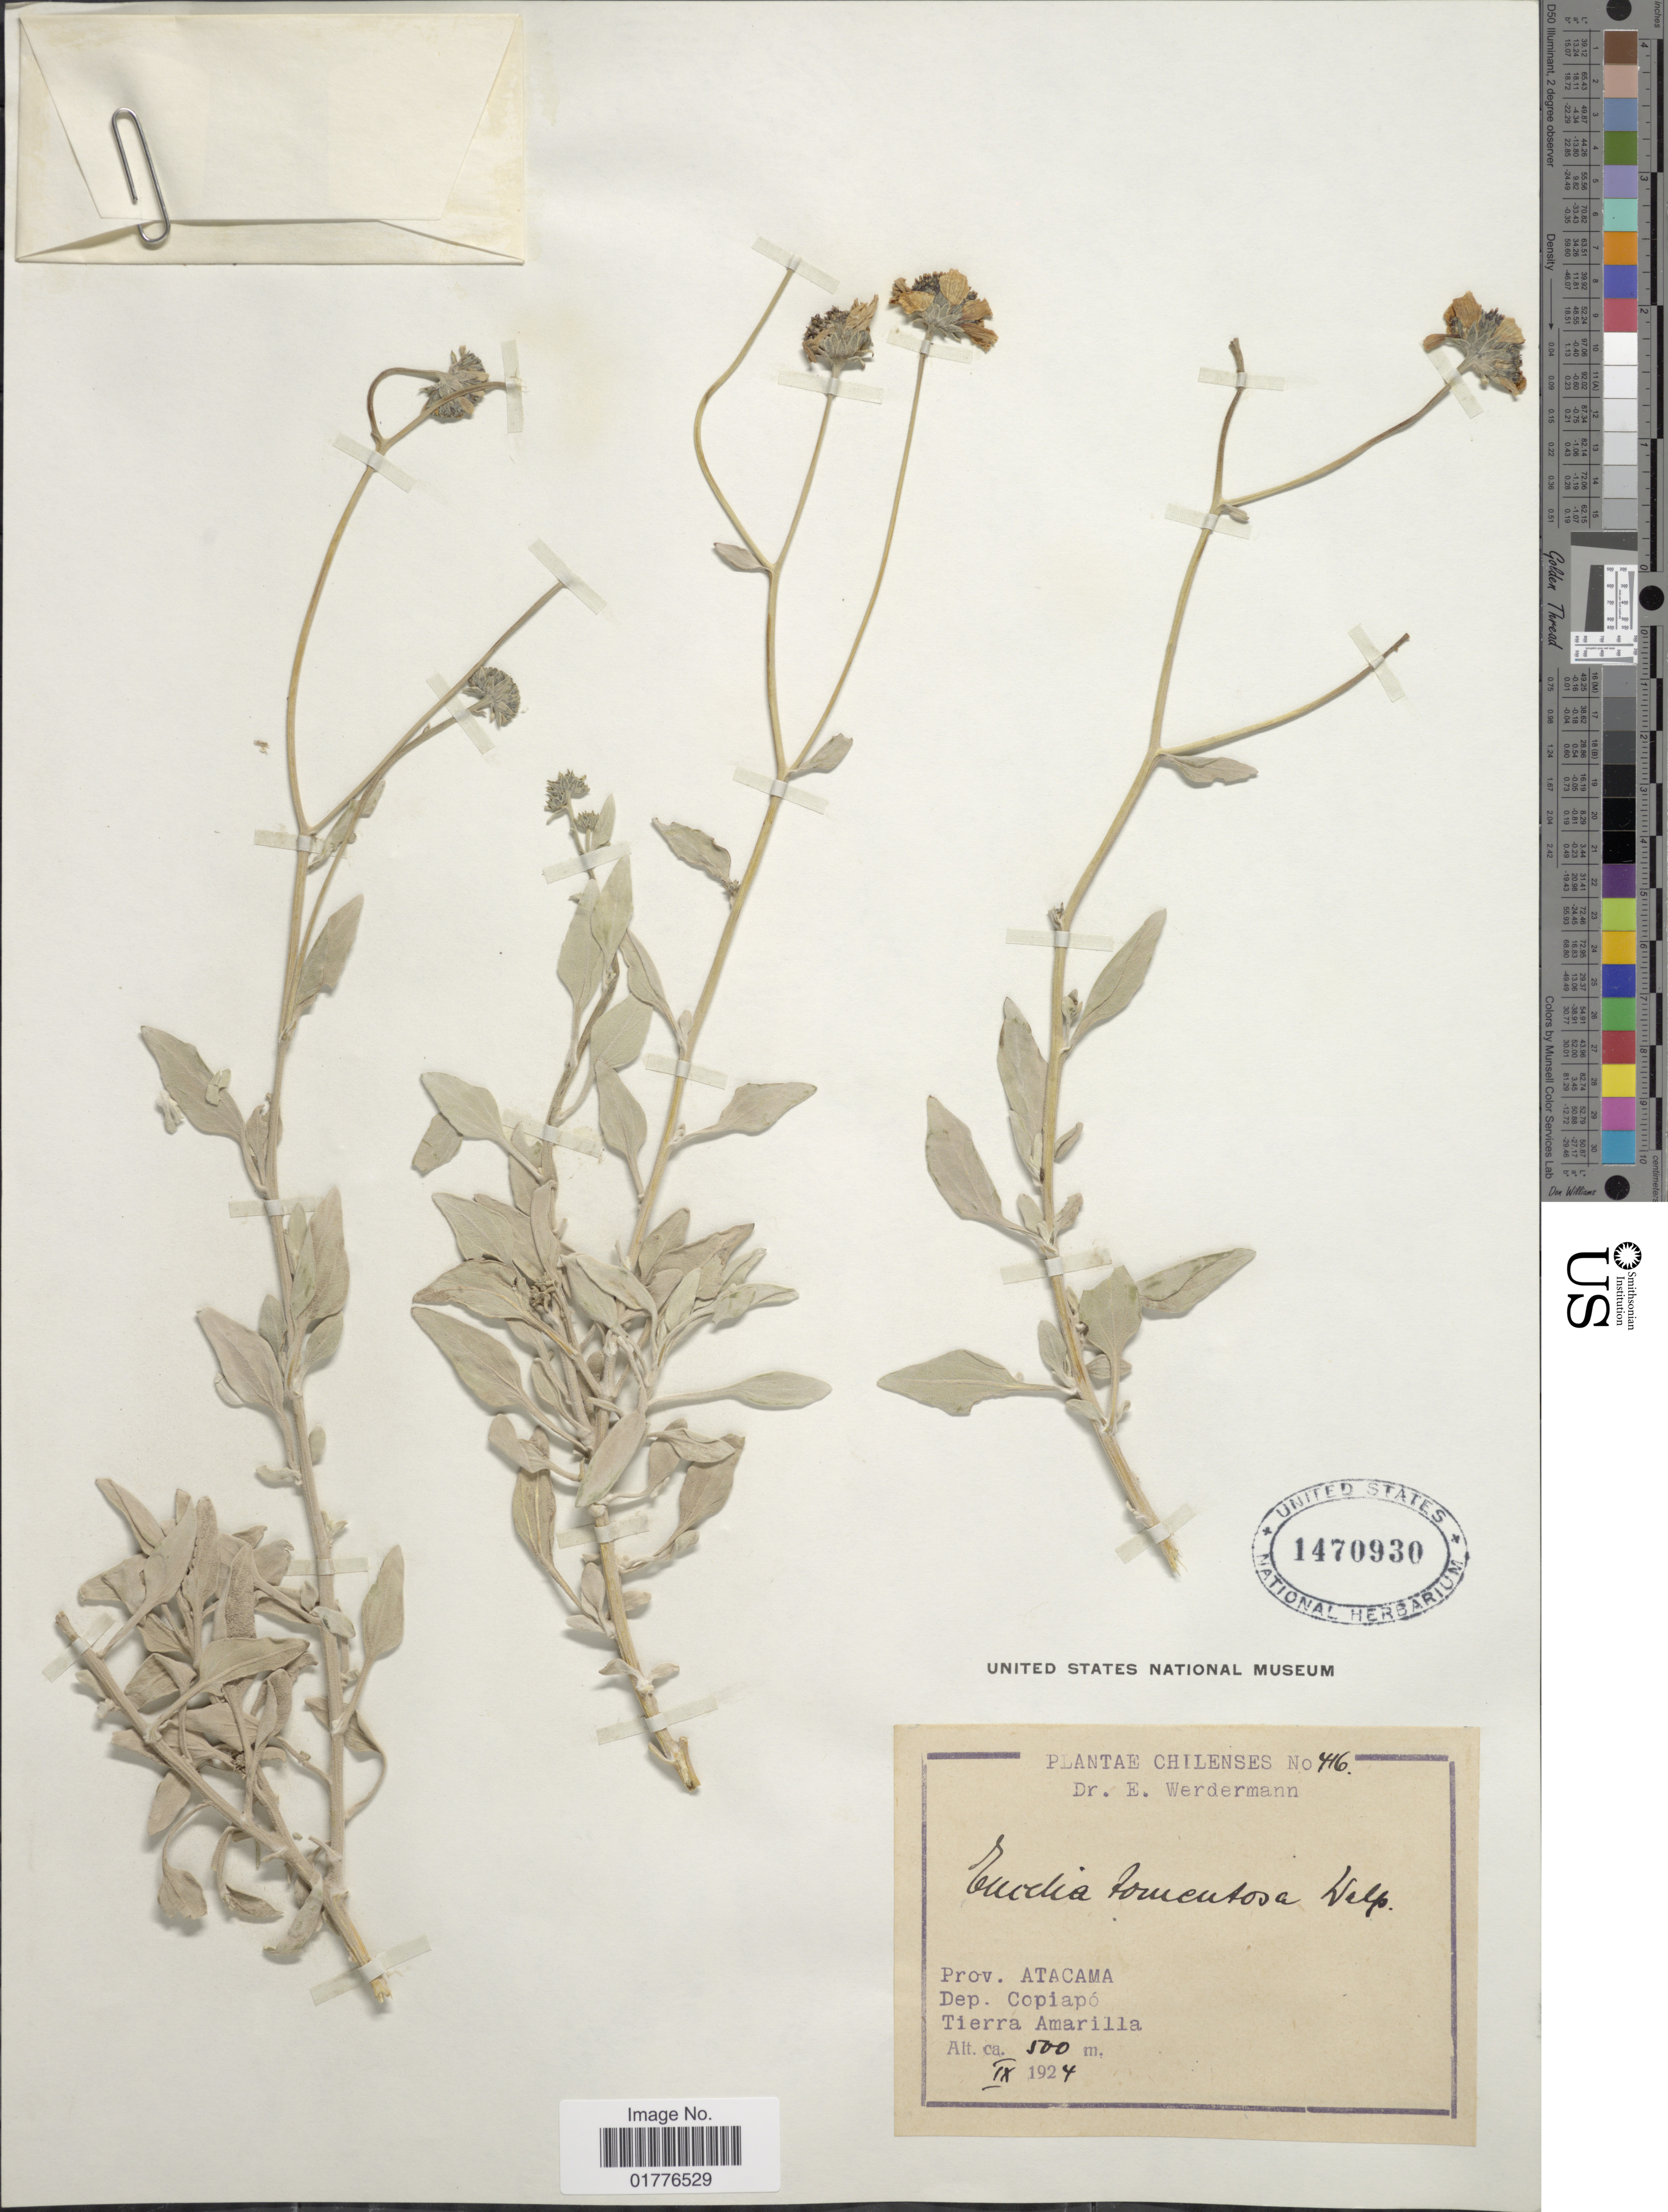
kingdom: Plantae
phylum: Tracheophyta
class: Magnoliopsida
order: Asterales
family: Asteraceae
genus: Encelia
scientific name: Encelia tomentosa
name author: Walp.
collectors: E. Werdermann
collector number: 446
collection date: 1924-09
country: Chile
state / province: Atacama (III)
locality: Dep. Copiapó. Tierra Amarilla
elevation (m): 500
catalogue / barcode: US 1470930